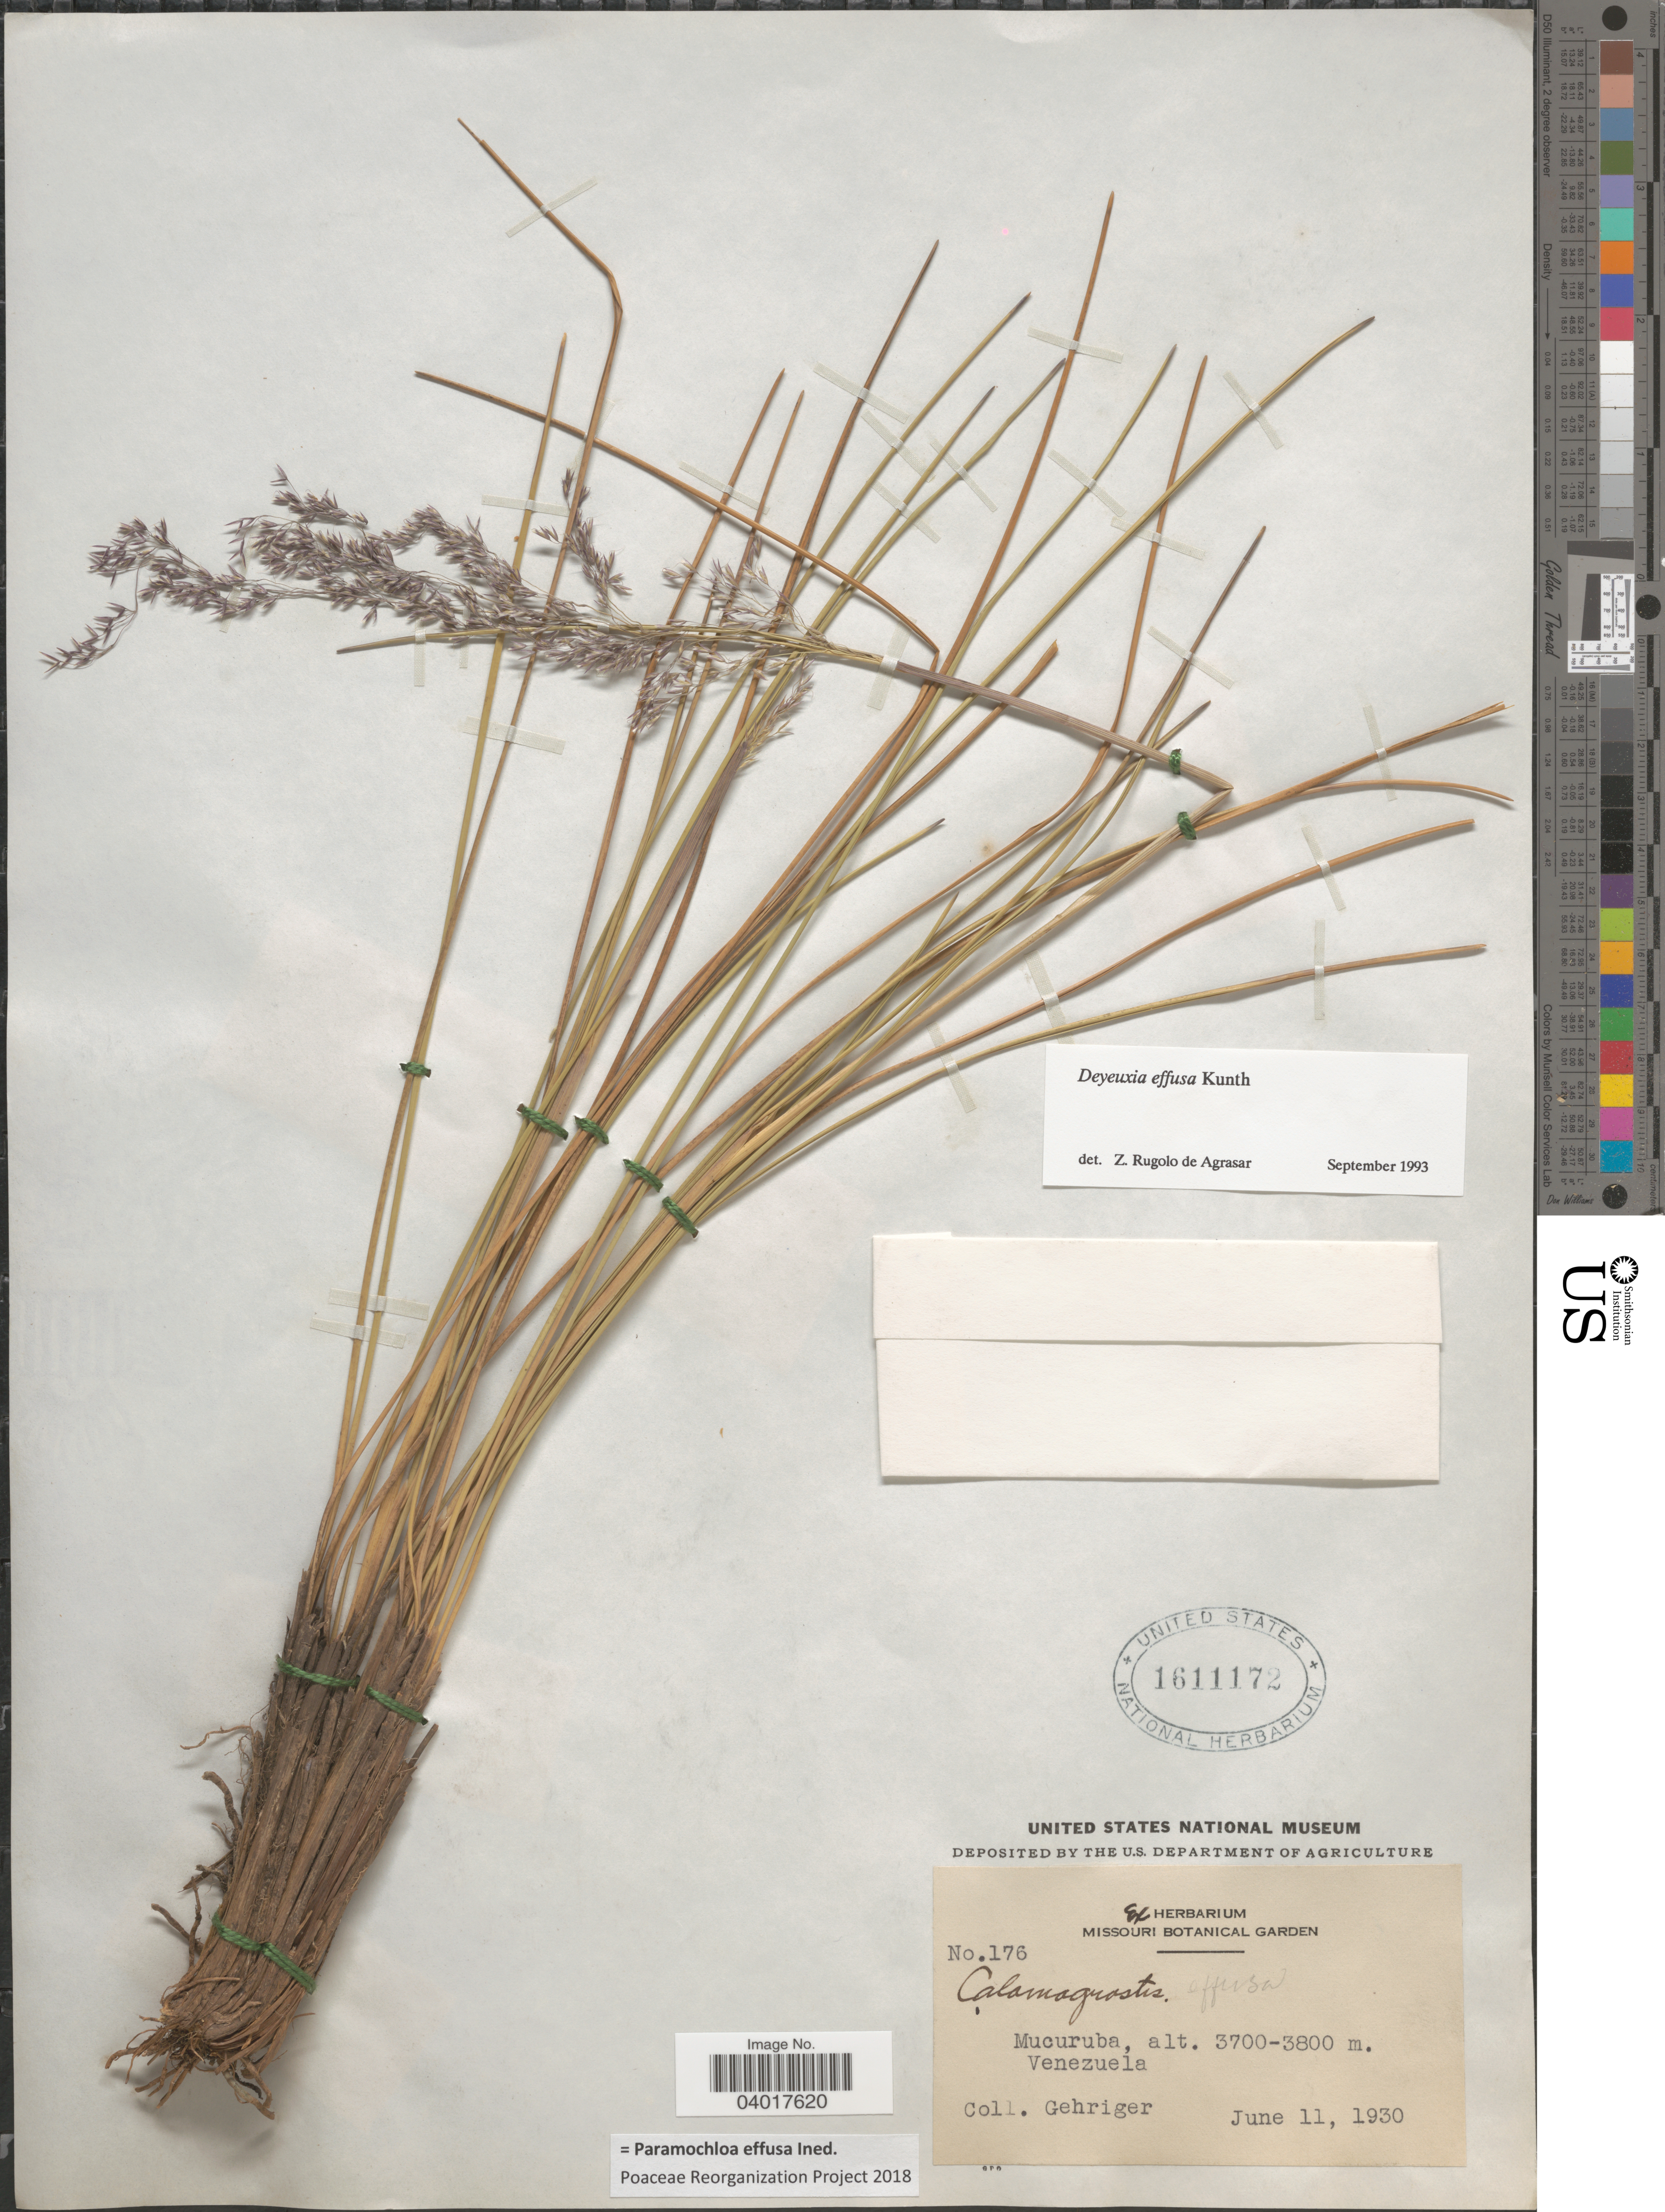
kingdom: Plantae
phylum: Tracheophyta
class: Liliopsida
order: Poales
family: Poaceae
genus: Paramochloa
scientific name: Paramochloa effusa ined.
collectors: -- Gehriger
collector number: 176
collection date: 1930-06-11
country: Venezuela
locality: Mucuruba.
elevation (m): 3700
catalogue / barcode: US 1611172